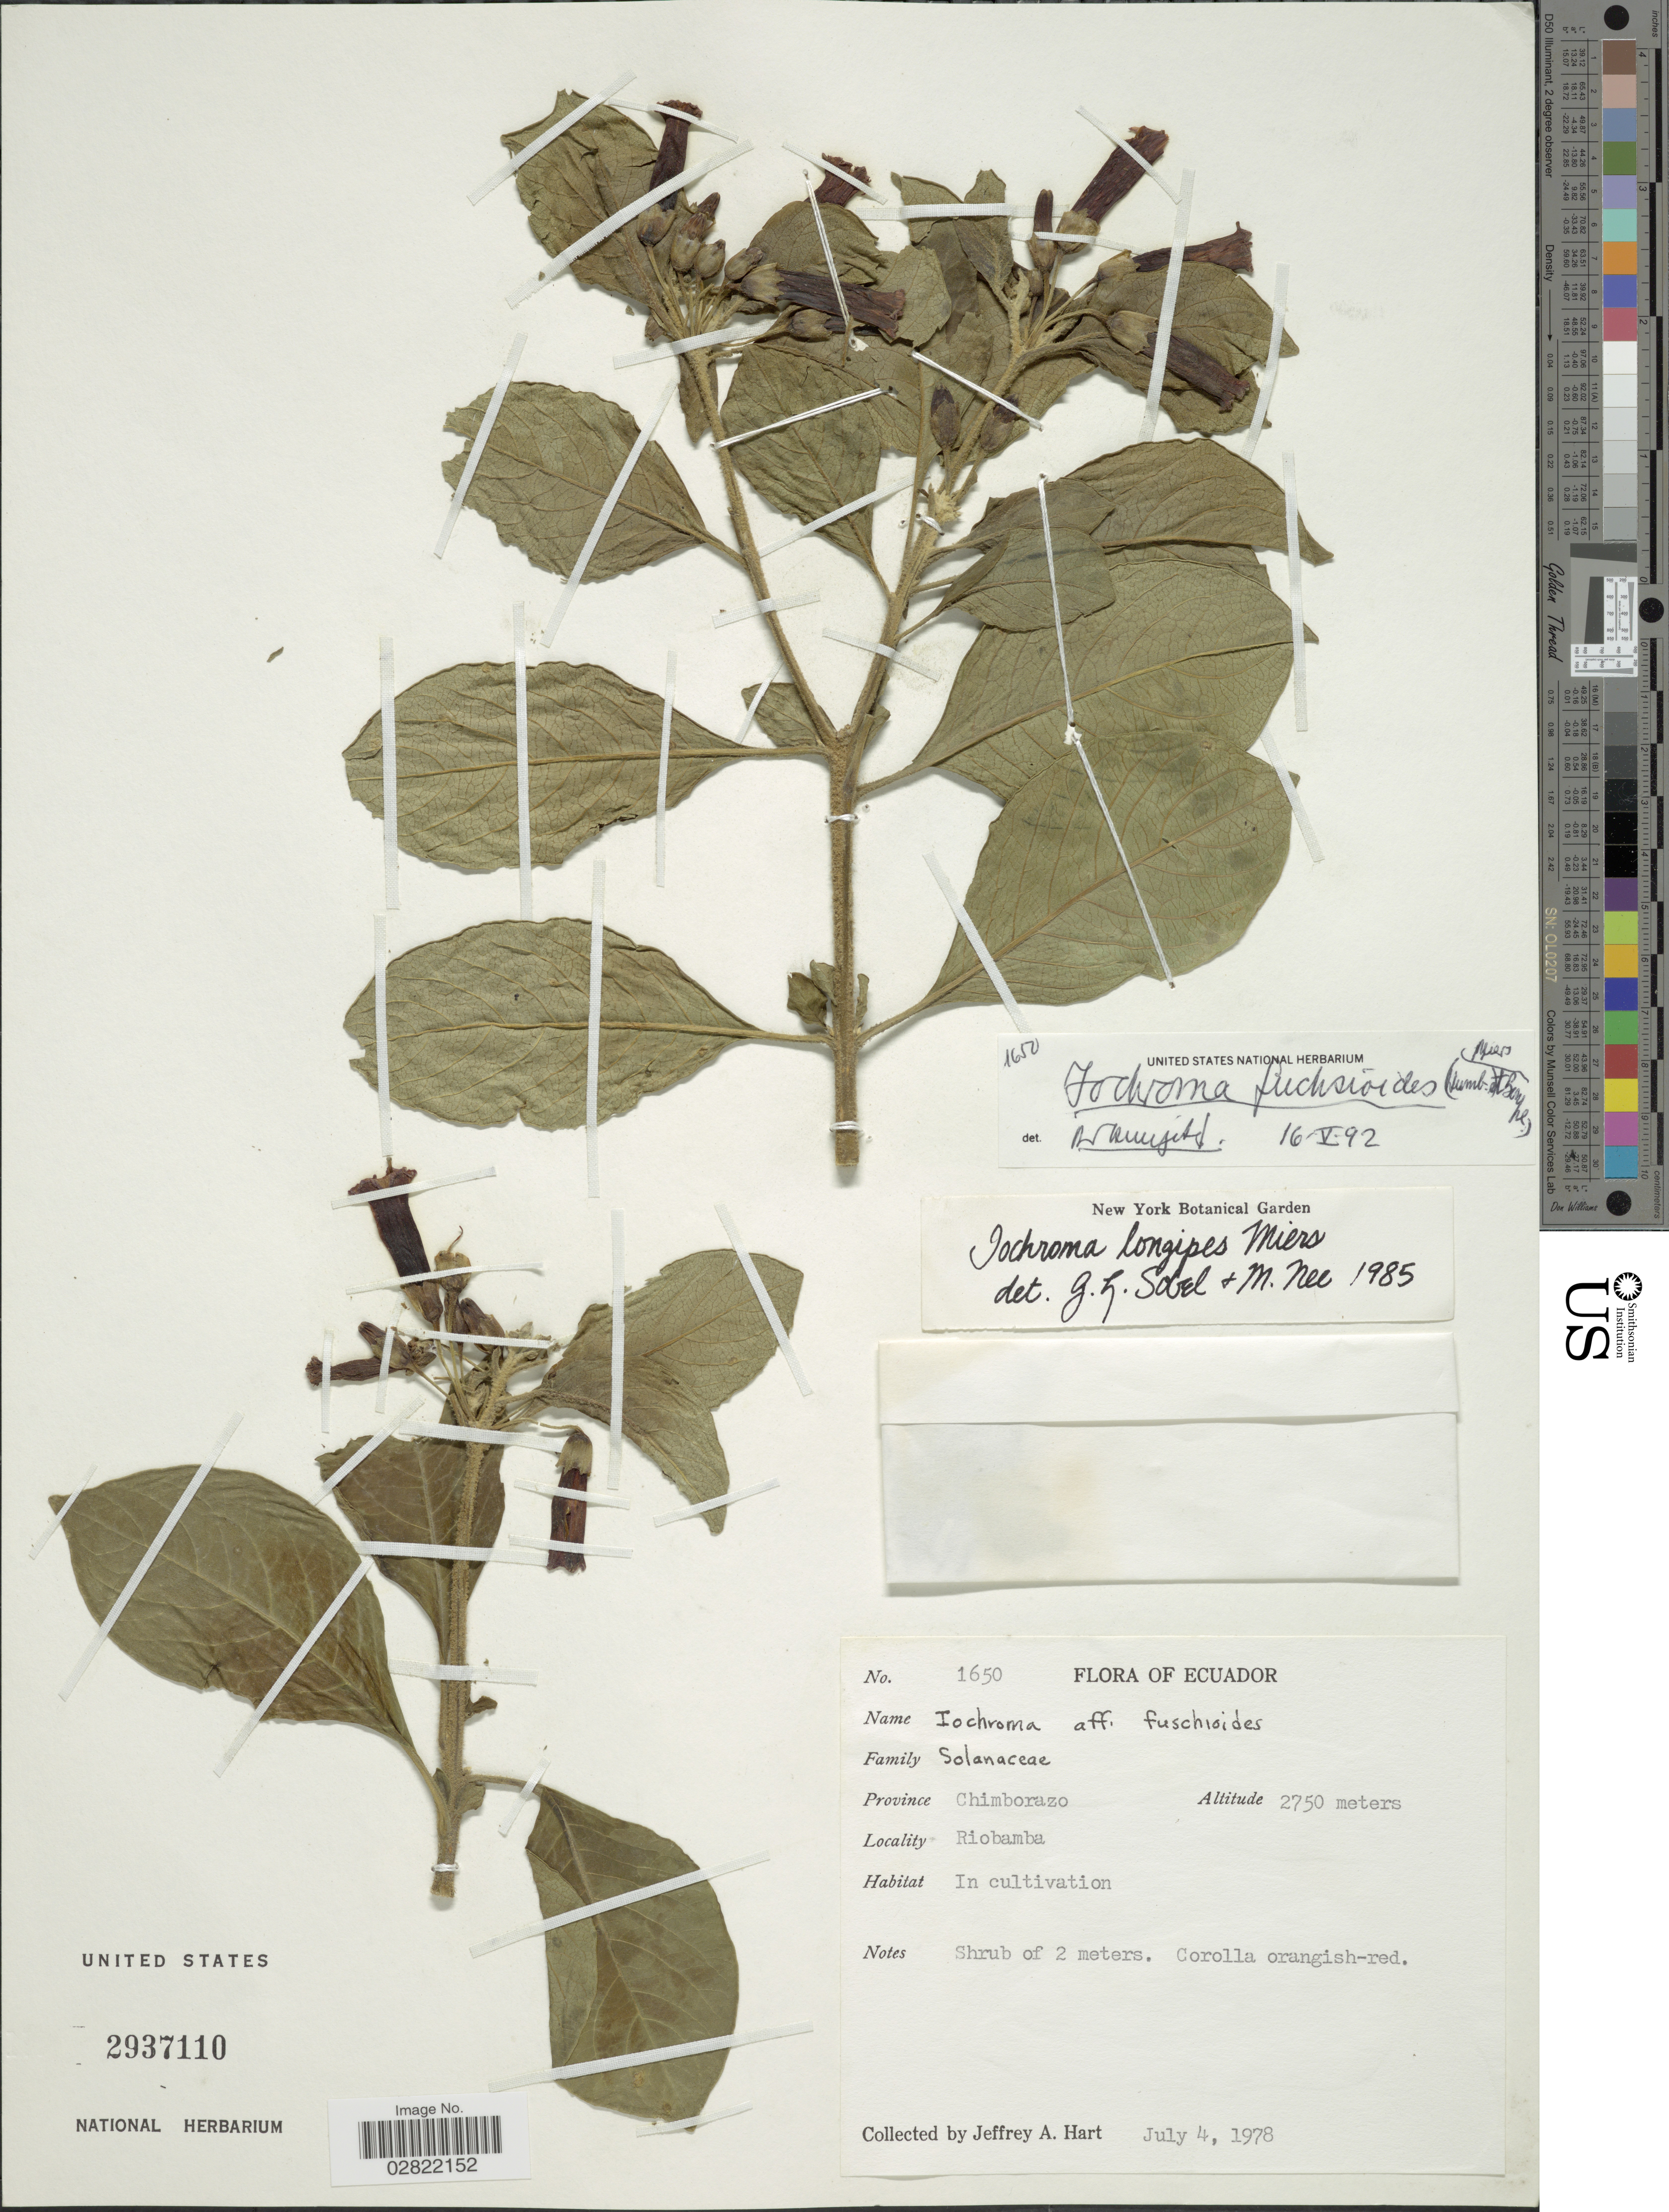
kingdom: Plantae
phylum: Tracheophyta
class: Magnoliopsida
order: Solanales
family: Solanaceae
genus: Iochroma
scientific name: Iochroma fuchsioides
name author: (Bonpl.) Miers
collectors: J. A. Hart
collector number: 1650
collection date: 1978-07-04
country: Ecuador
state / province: Chimborazo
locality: Province Chimborazo, Riobamba.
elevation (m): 2750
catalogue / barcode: US 2937110